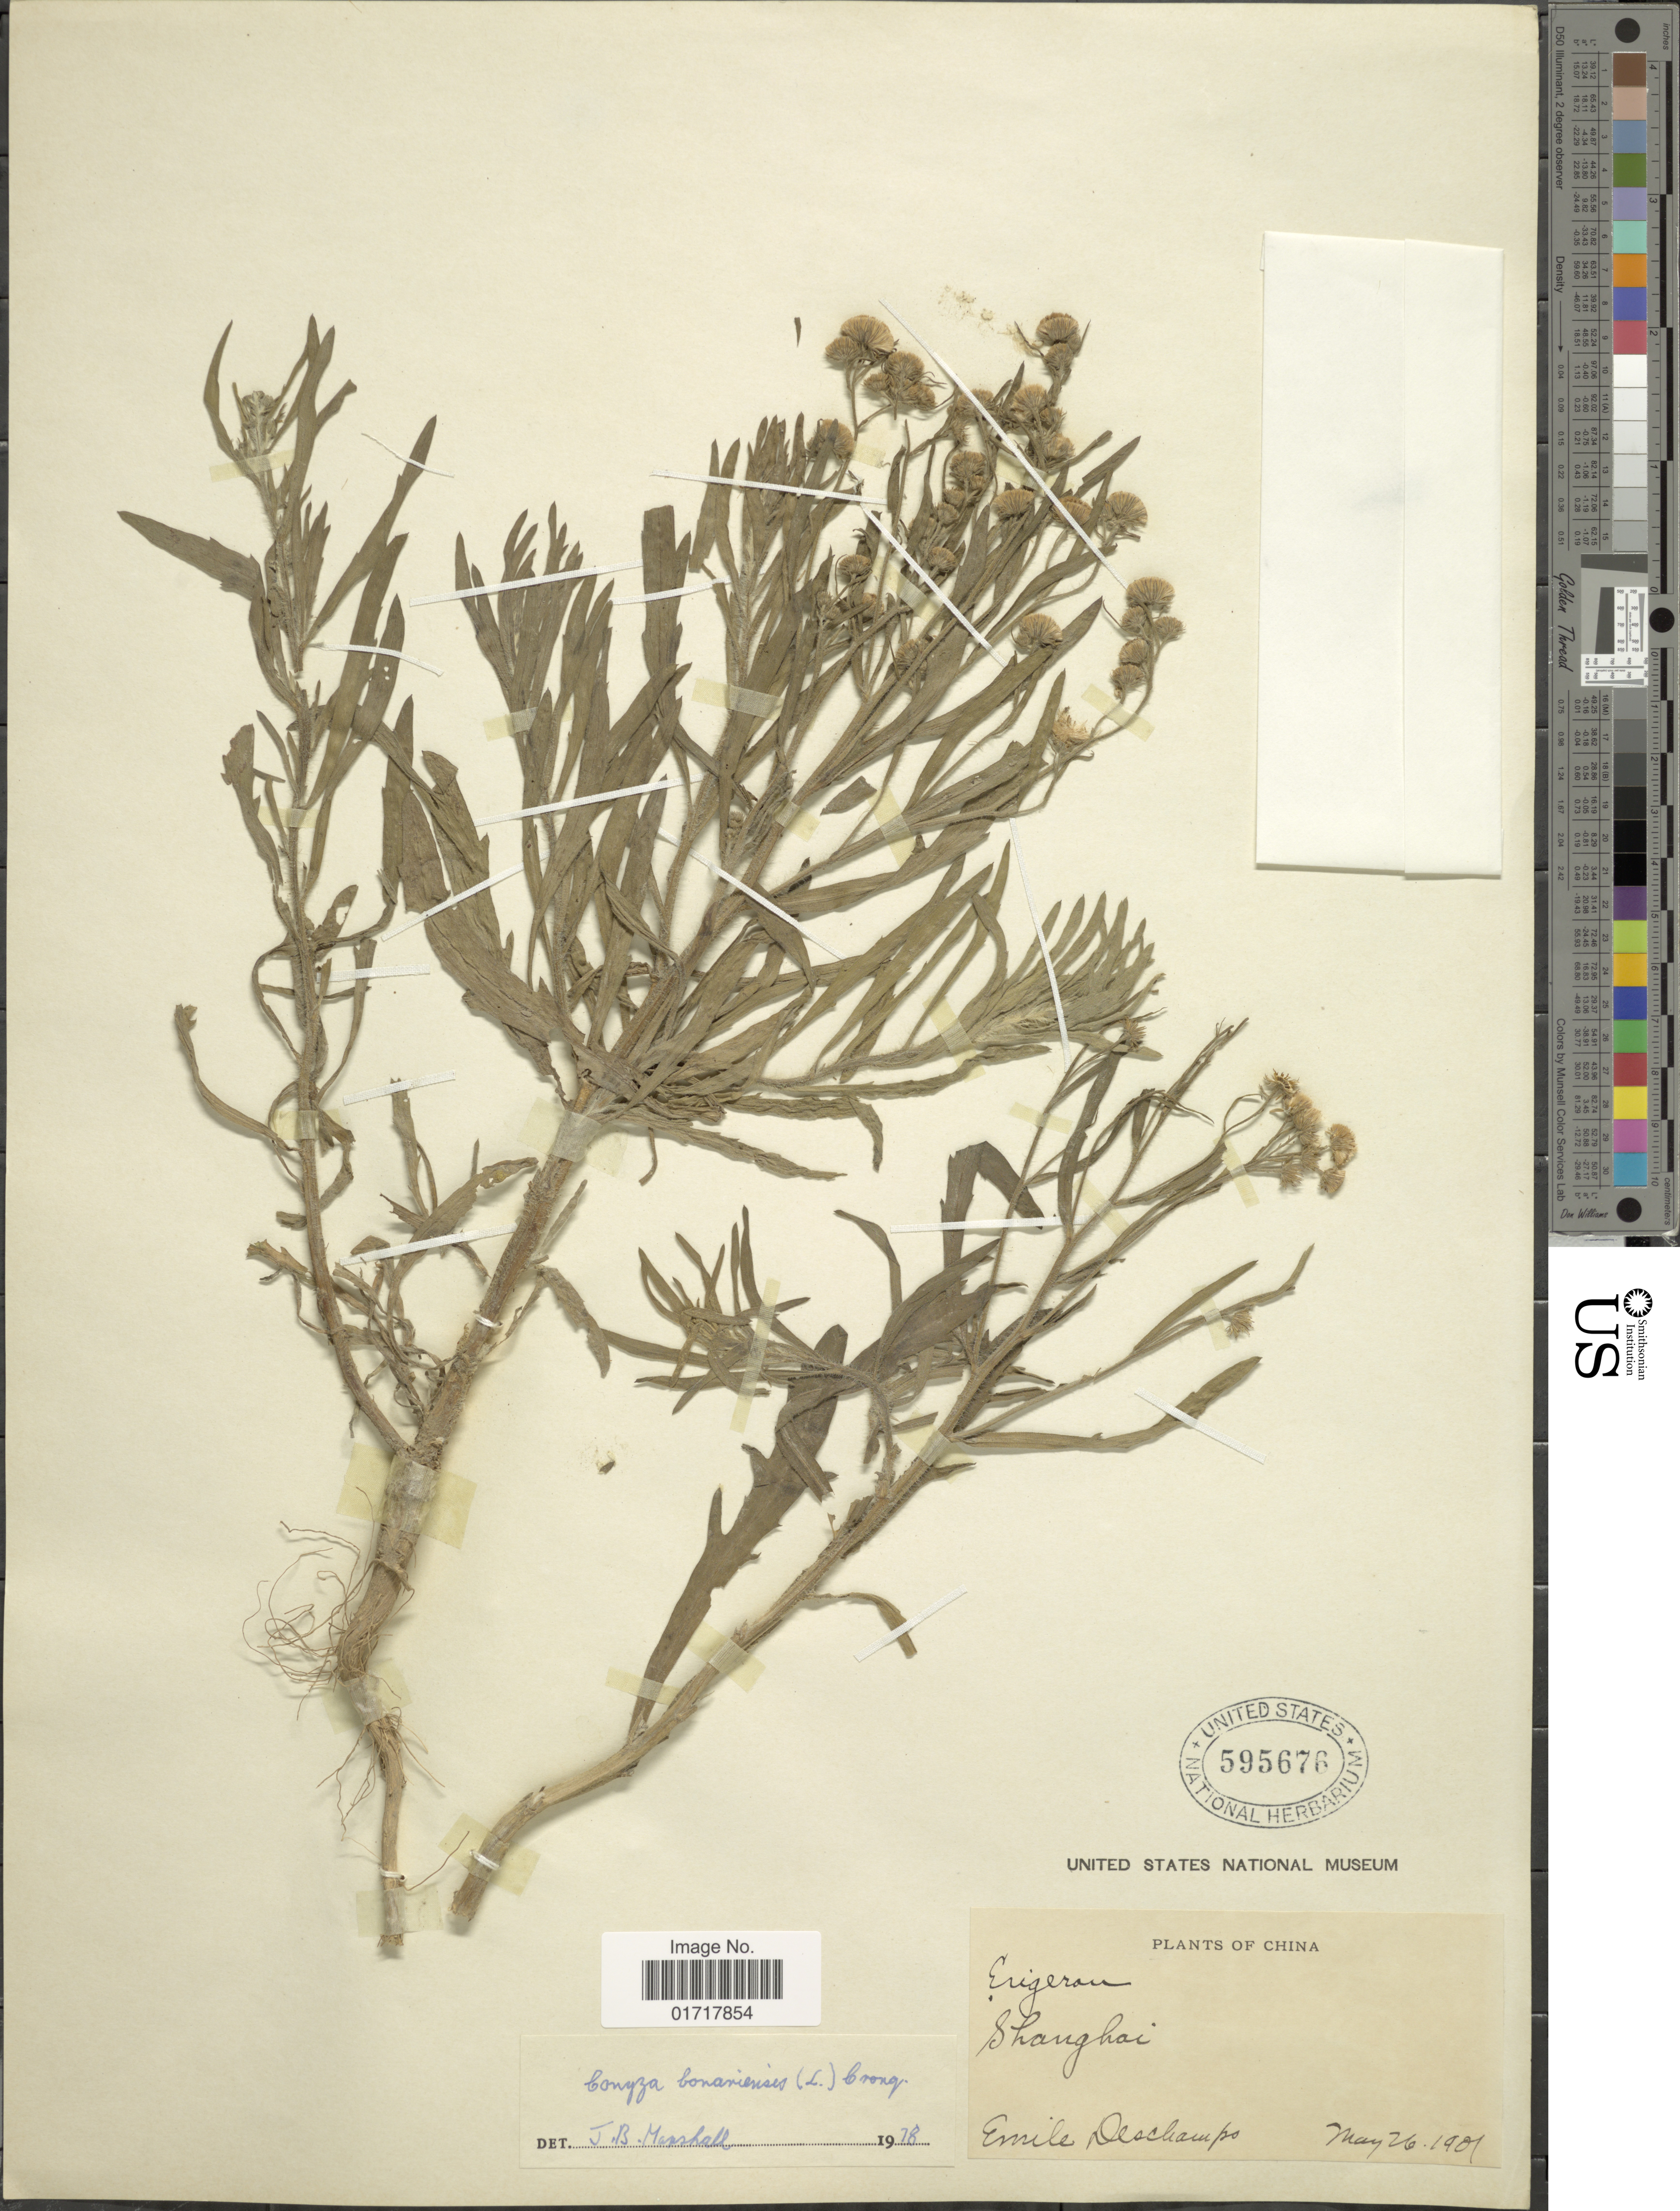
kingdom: Plantae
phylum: Tracheophyta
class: Magnoliopsida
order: Asterales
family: Asteraceae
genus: Conyza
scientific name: Conyza bonariensis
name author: (L.) Cronq.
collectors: E. Deschamps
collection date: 1901-05-26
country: China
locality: Shanghai.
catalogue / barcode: US 595676